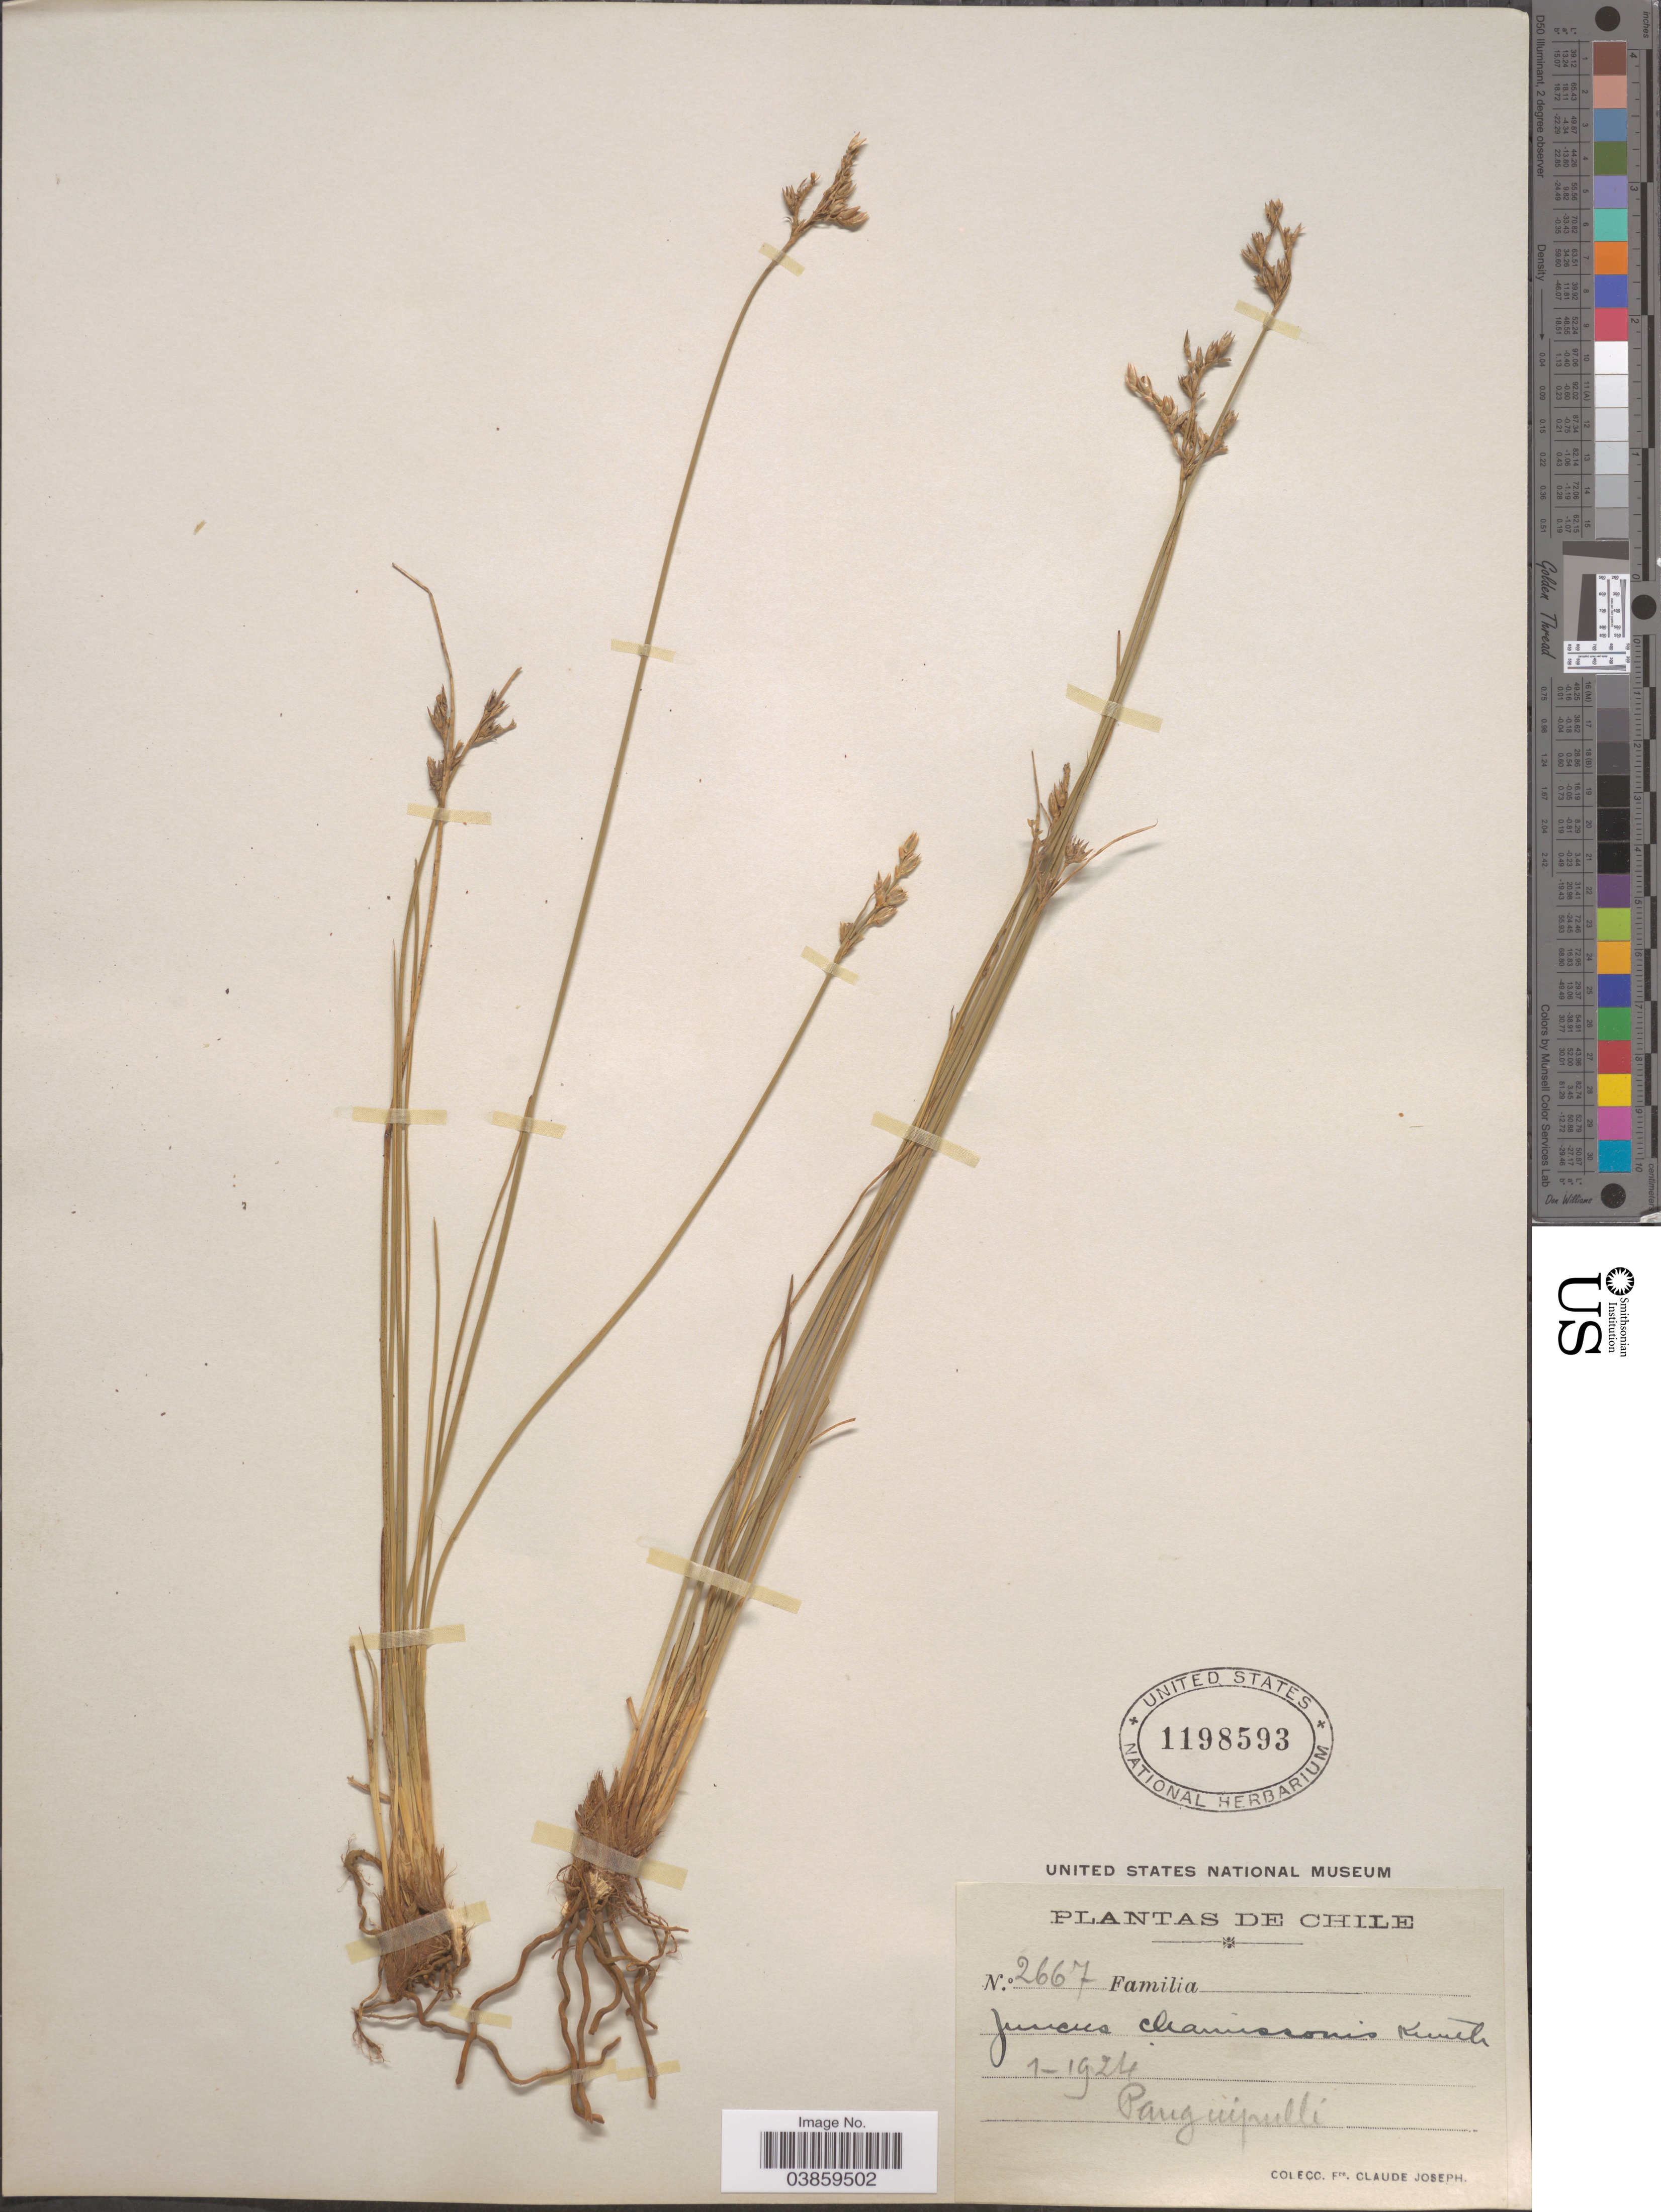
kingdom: Plantae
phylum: Tracheophyta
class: Liliopsida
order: Poales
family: Juncaceae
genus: Juncus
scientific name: Juncus imbricatus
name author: Laharpe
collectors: Bro. Claude-Joseph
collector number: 2667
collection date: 1924-01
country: Chile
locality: Panguipulli.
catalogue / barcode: US 1198593